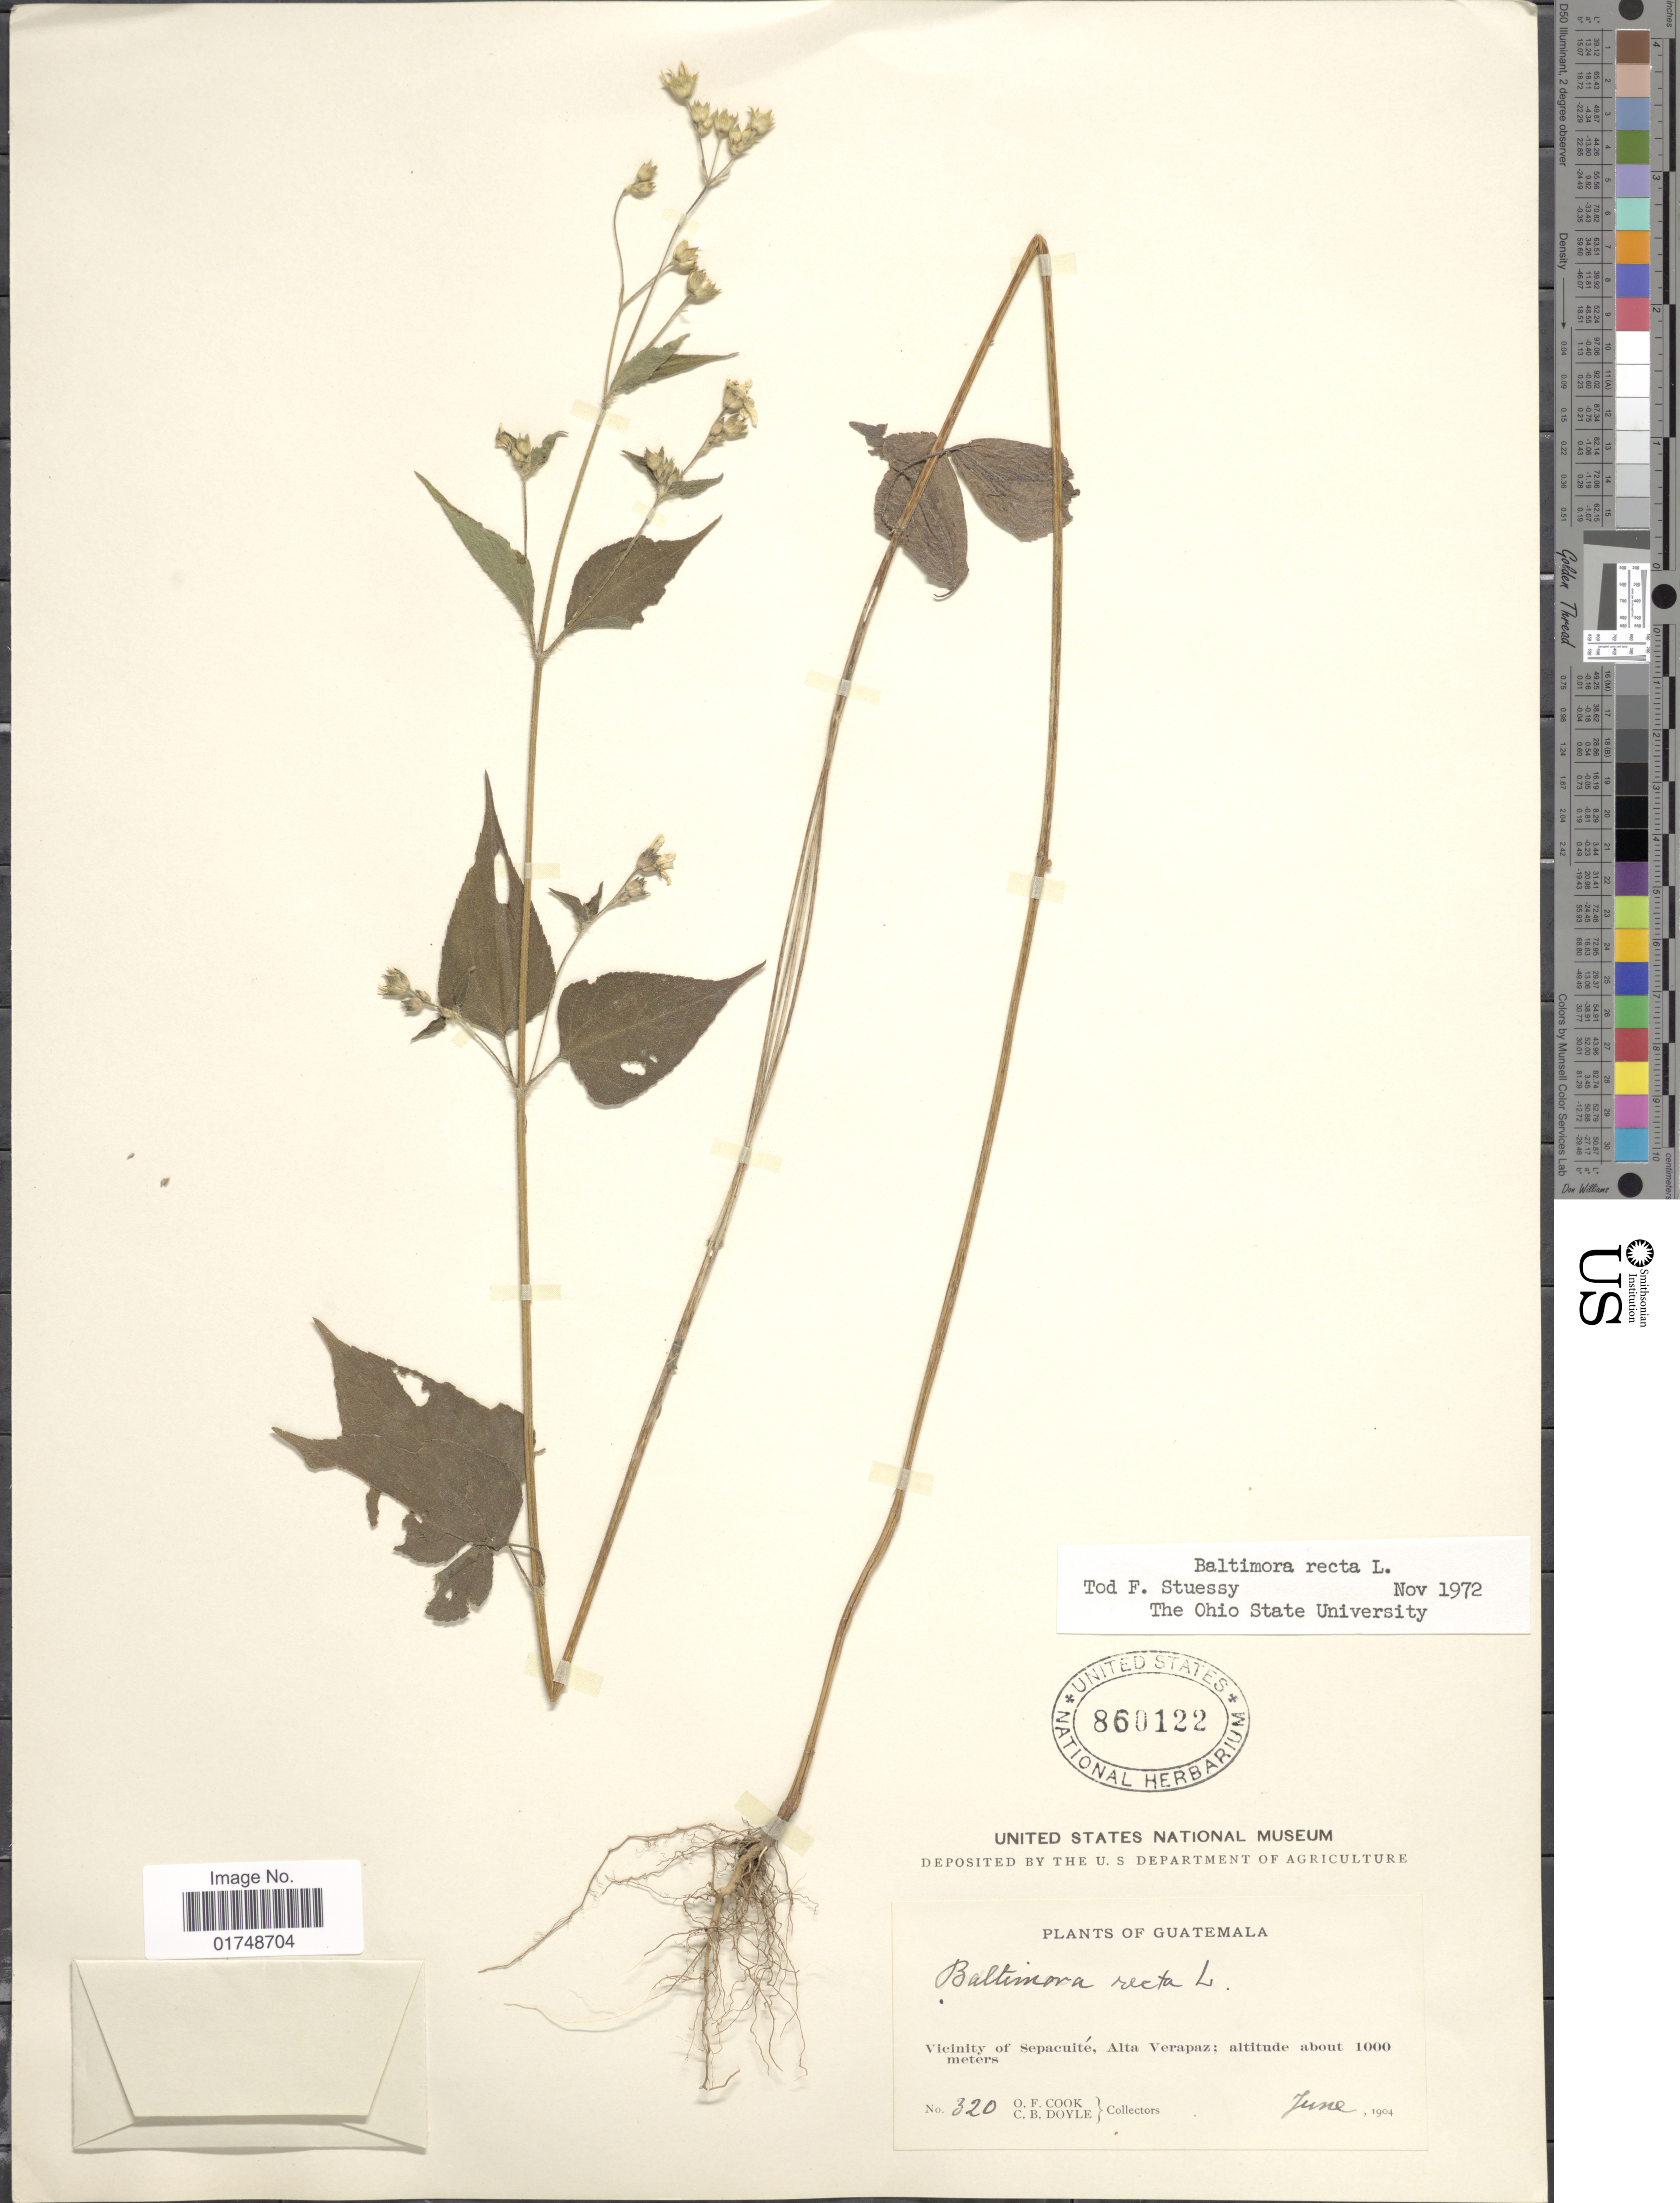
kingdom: Plantae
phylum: Tracheophyta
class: Magnoliopsida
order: Asterales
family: Asteraceae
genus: Baltimora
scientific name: Baltimora recta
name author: L.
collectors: O. F. Cook & C. Doyle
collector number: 320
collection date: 1904-06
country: Guatemala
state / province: Alta Verapaz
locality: Vicinity of Sepacuite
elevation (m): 1000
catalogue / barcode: US 860122